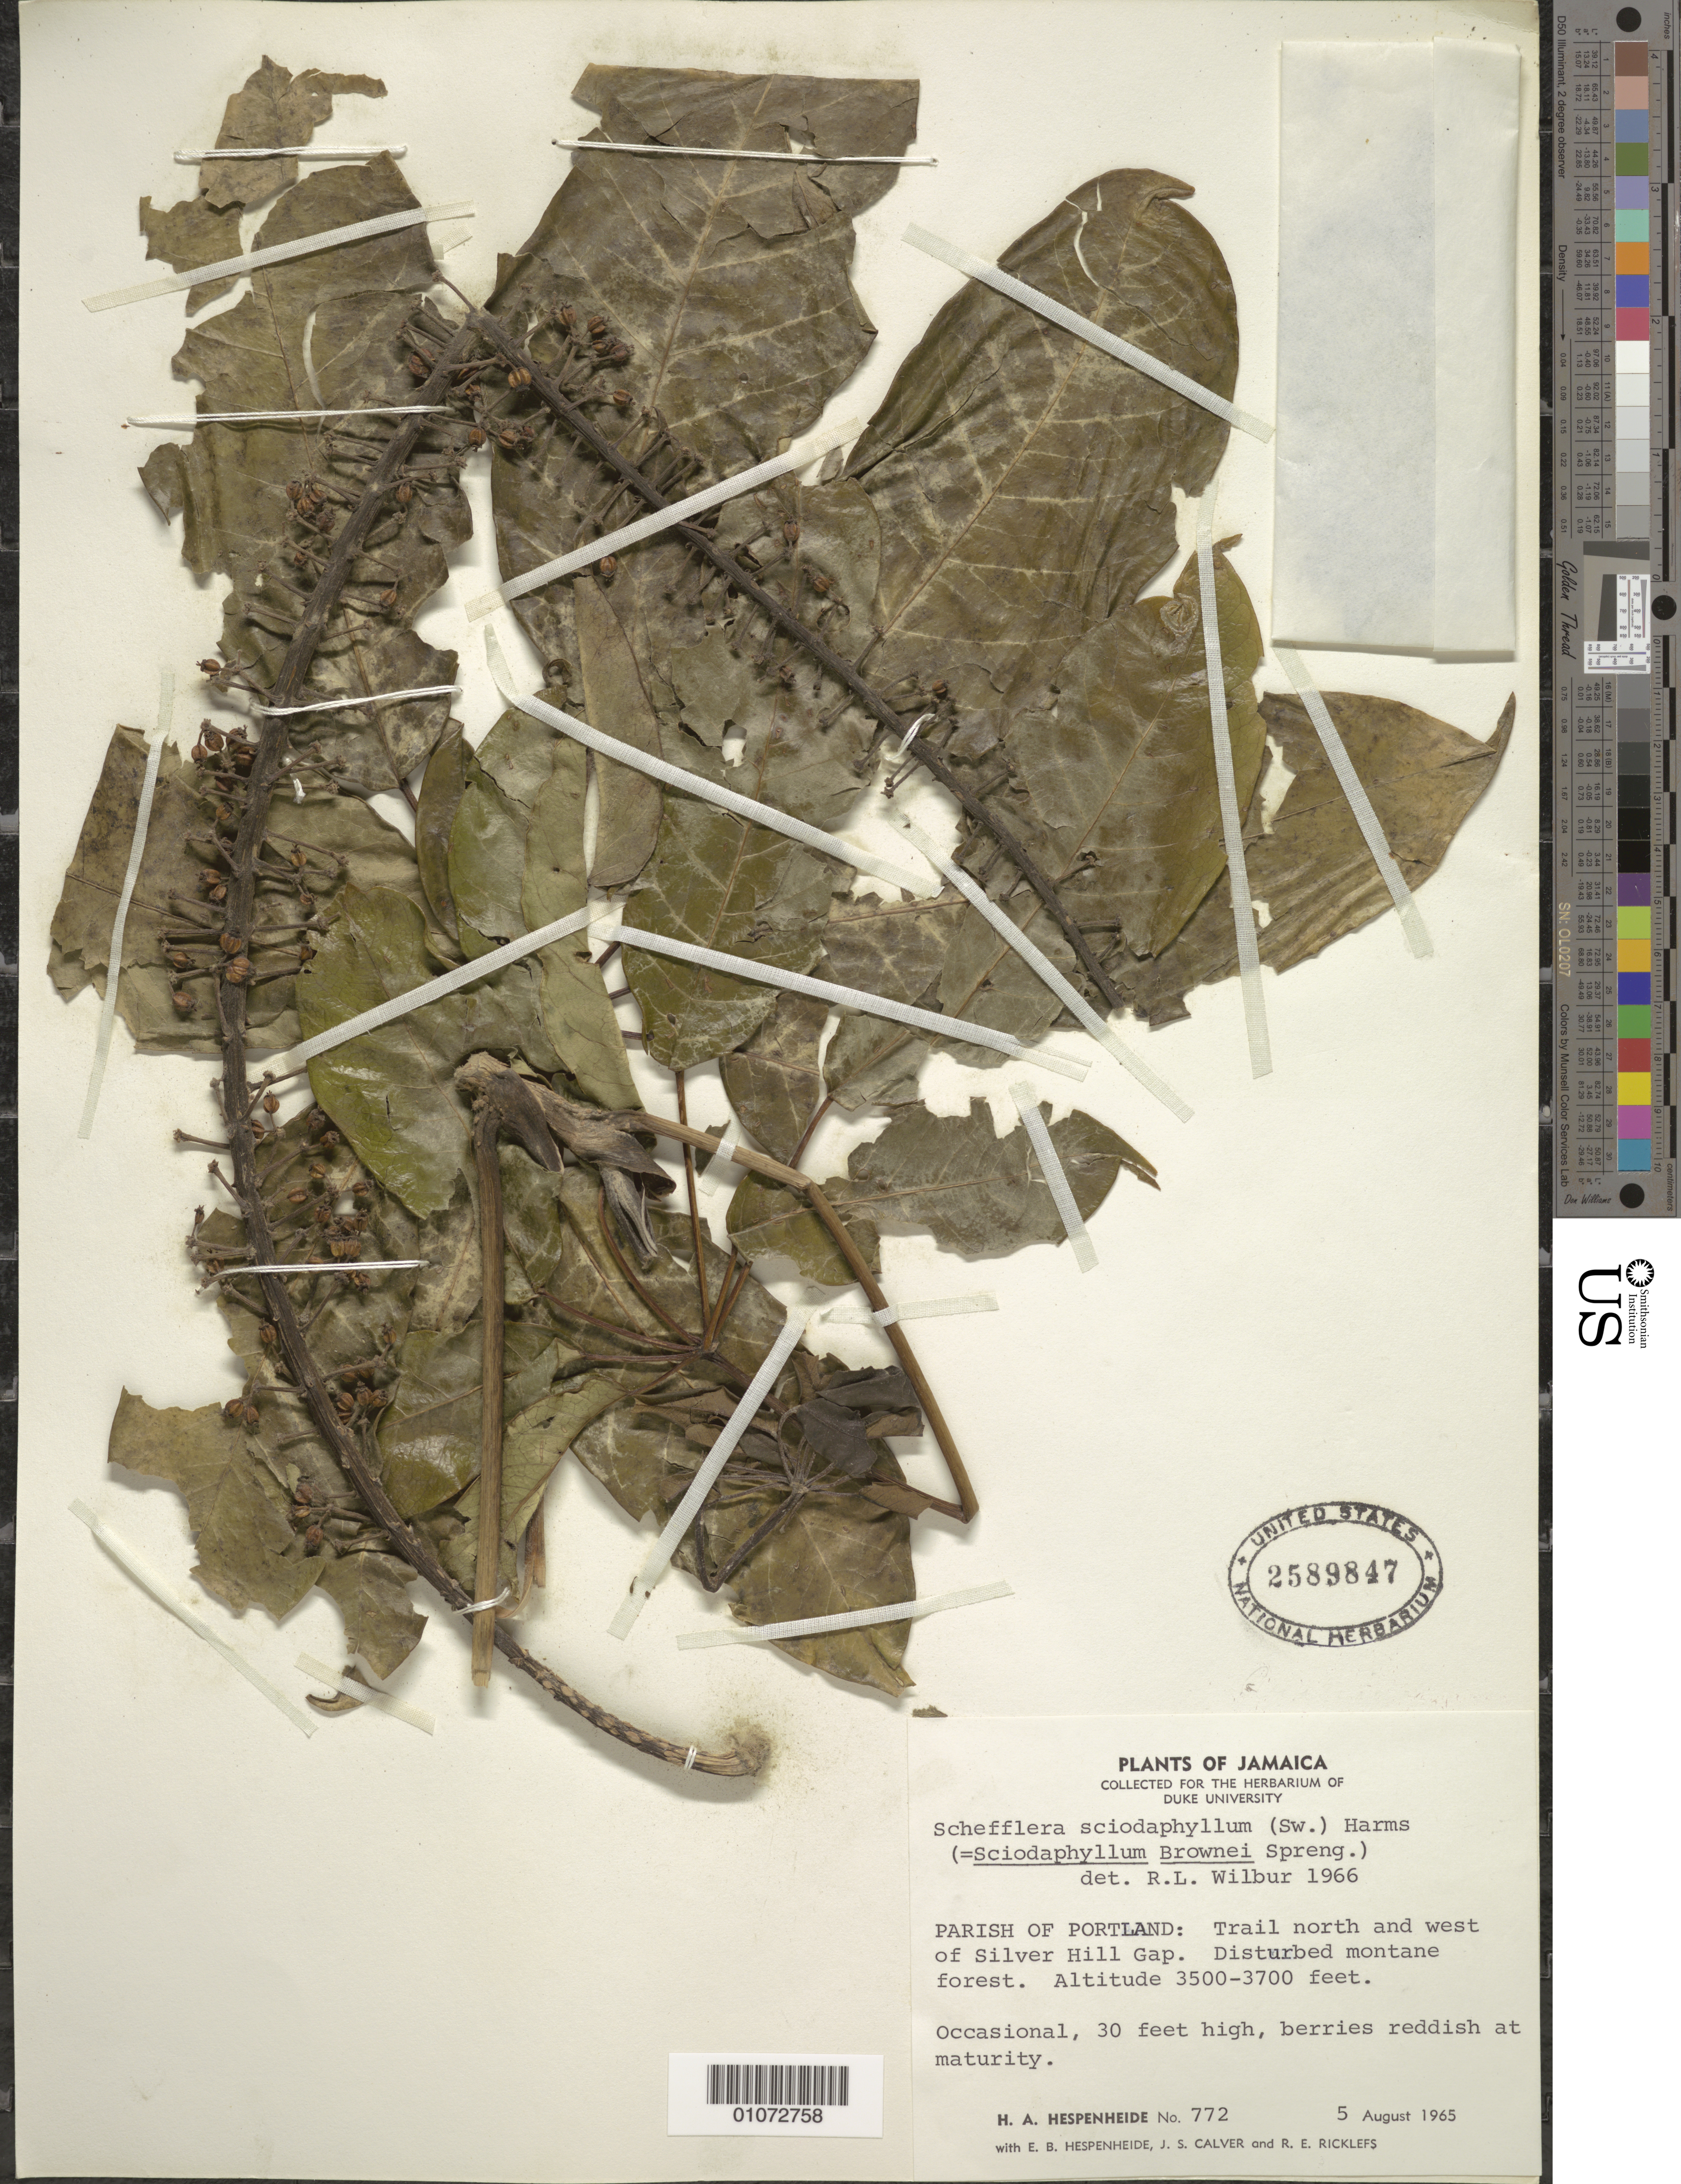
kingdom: Plantae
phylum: Tracheophyta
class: Magnoliopsida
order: Apiales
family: Araliaceae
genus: Schefflera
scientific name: Schefflera sciadophyllum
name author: Harms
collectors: H. A. Hespenheide, E. Hespenheide, J. Calver & R. Ricklefs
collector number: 772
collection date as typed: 05 Aug 1965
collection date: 1965-08-05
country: Jamaica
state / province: Portland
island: Jamaica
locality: Trail north and west of Silver Hill Gap. Disturbed montane forest, occasional.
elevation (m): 1067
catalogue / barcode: US 2589847